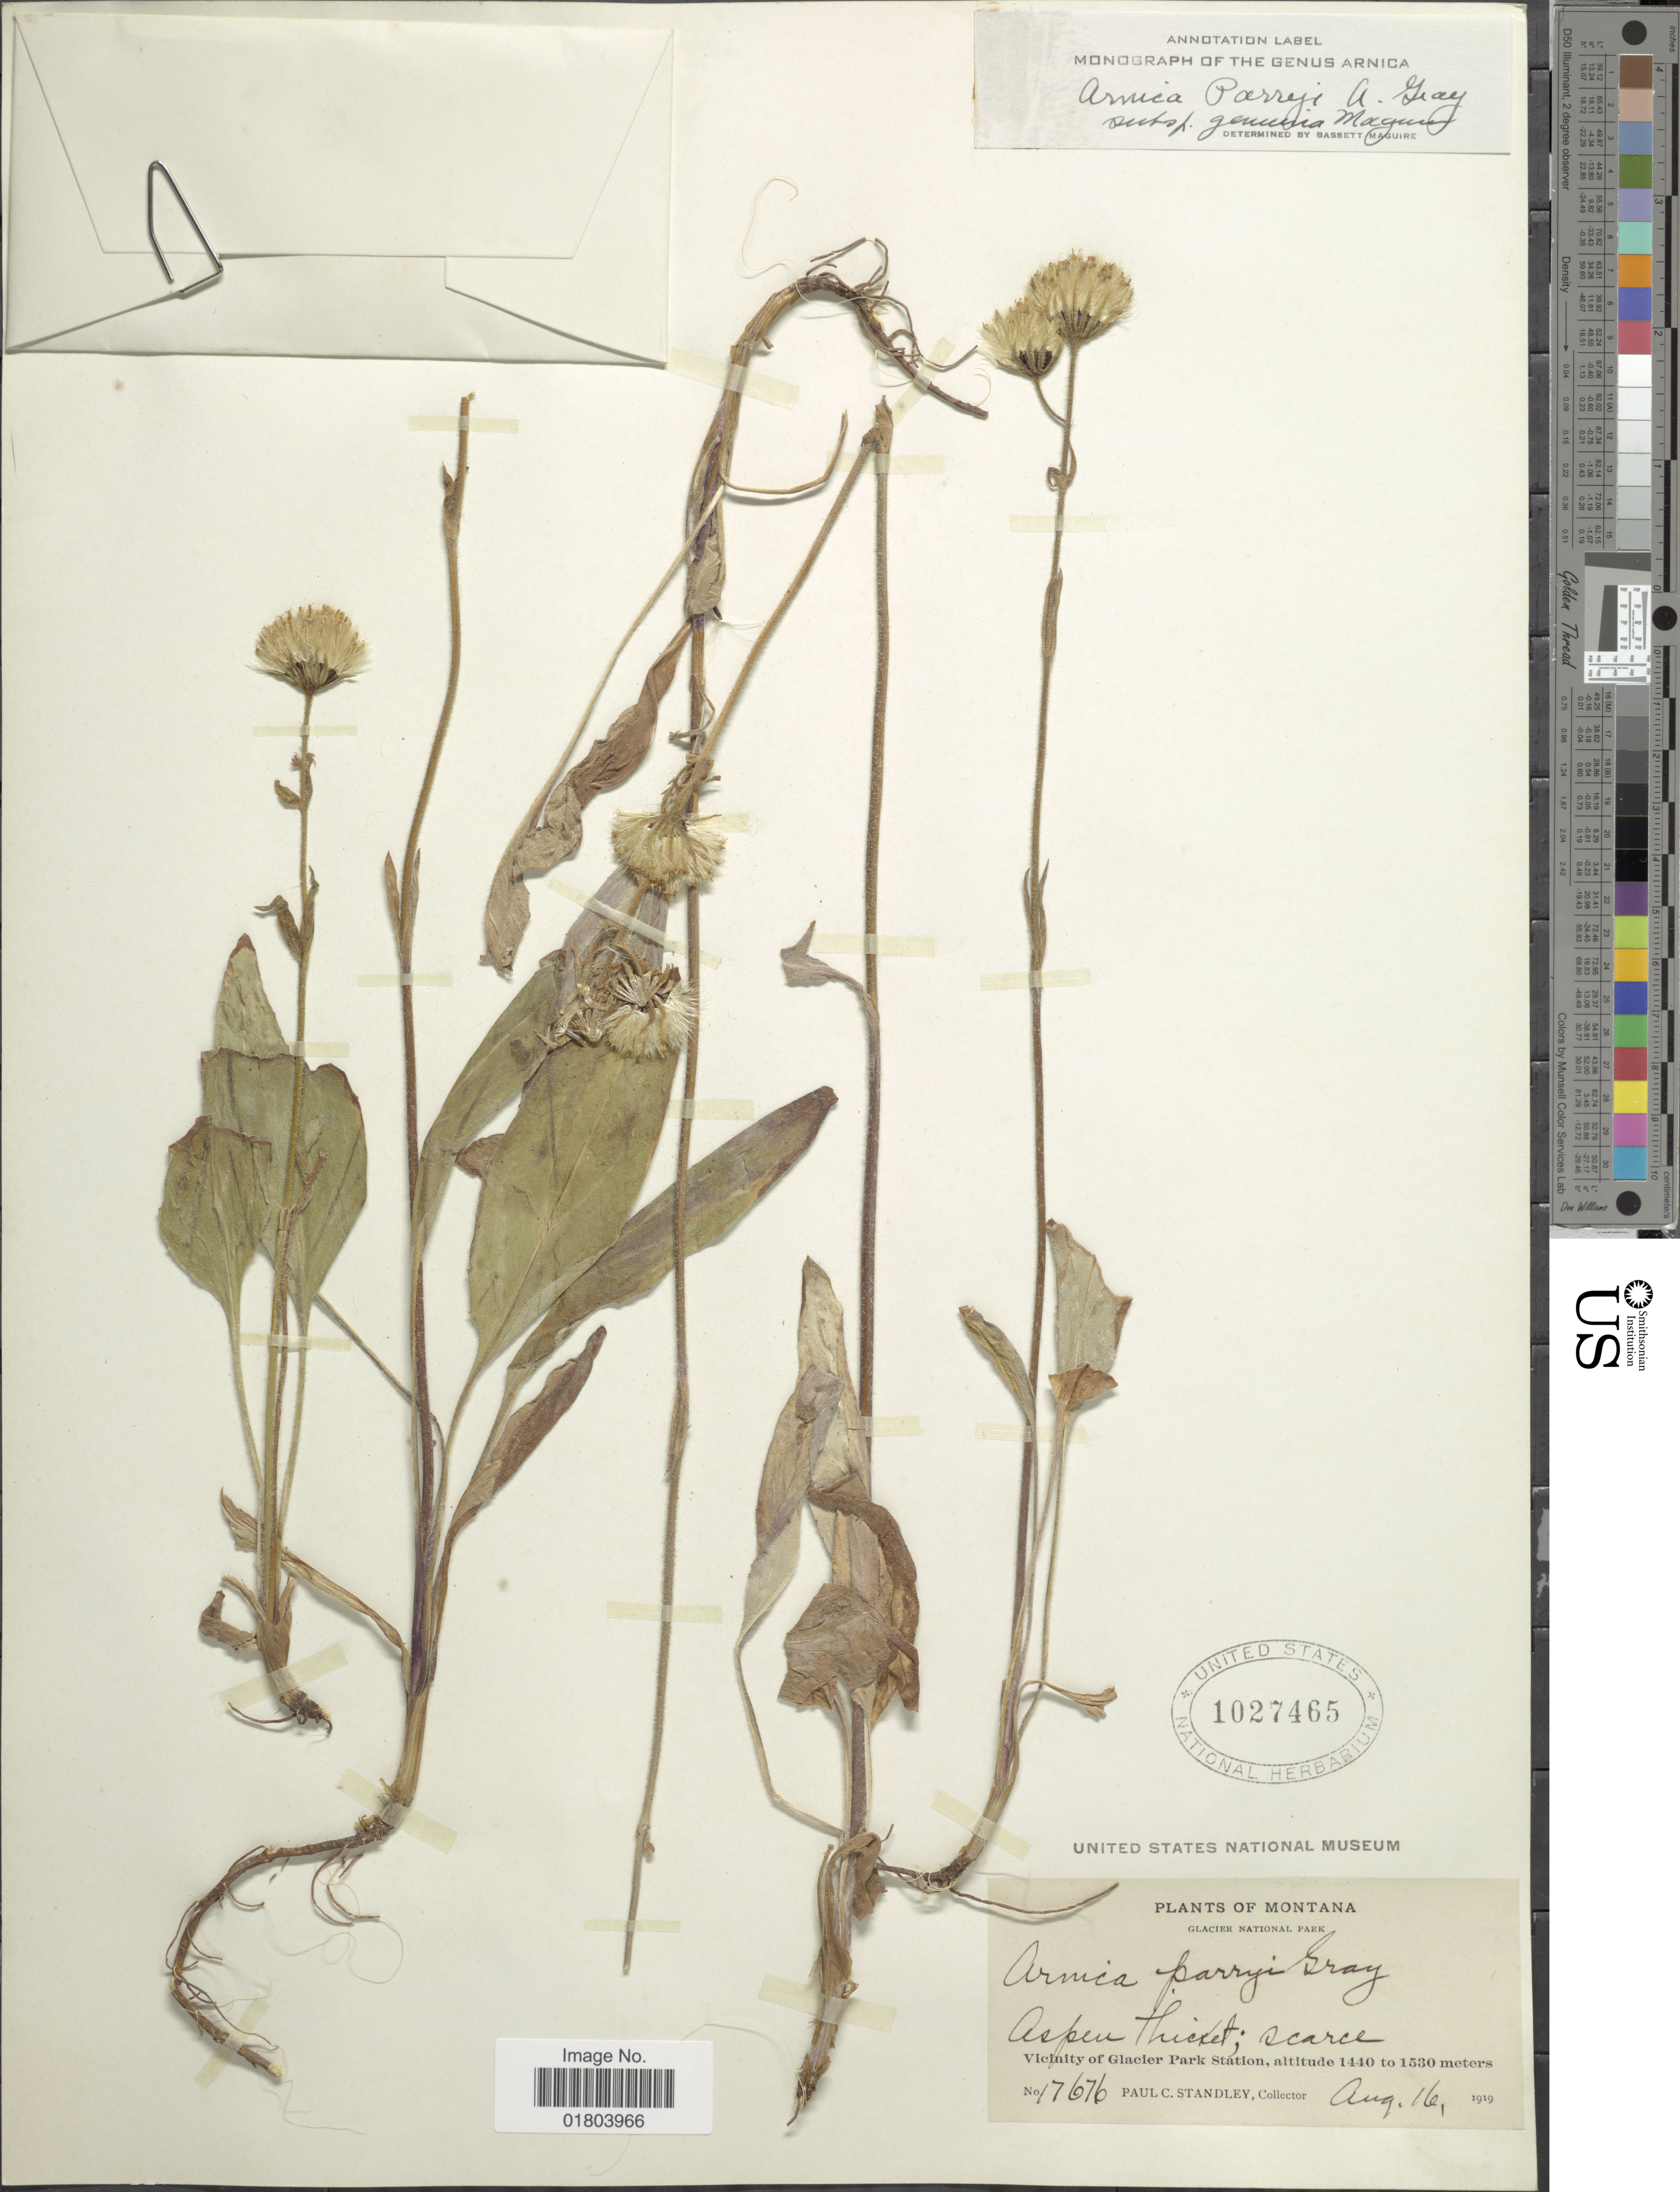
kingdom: Plantae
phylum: Tracheophyta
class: Magnoliopsida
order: Asterales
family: Asteraceae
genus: Arnica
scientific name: Arnica parryi subsp. genuina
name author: Maguire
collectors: P. C. Standley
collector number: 17676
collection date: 1919-08-16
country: United States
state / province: Montana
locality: Glacier National Park, Aspen Thicket; scarce, Vicinity of Glacier Park Station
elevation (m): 1440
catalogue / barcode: US 1027465